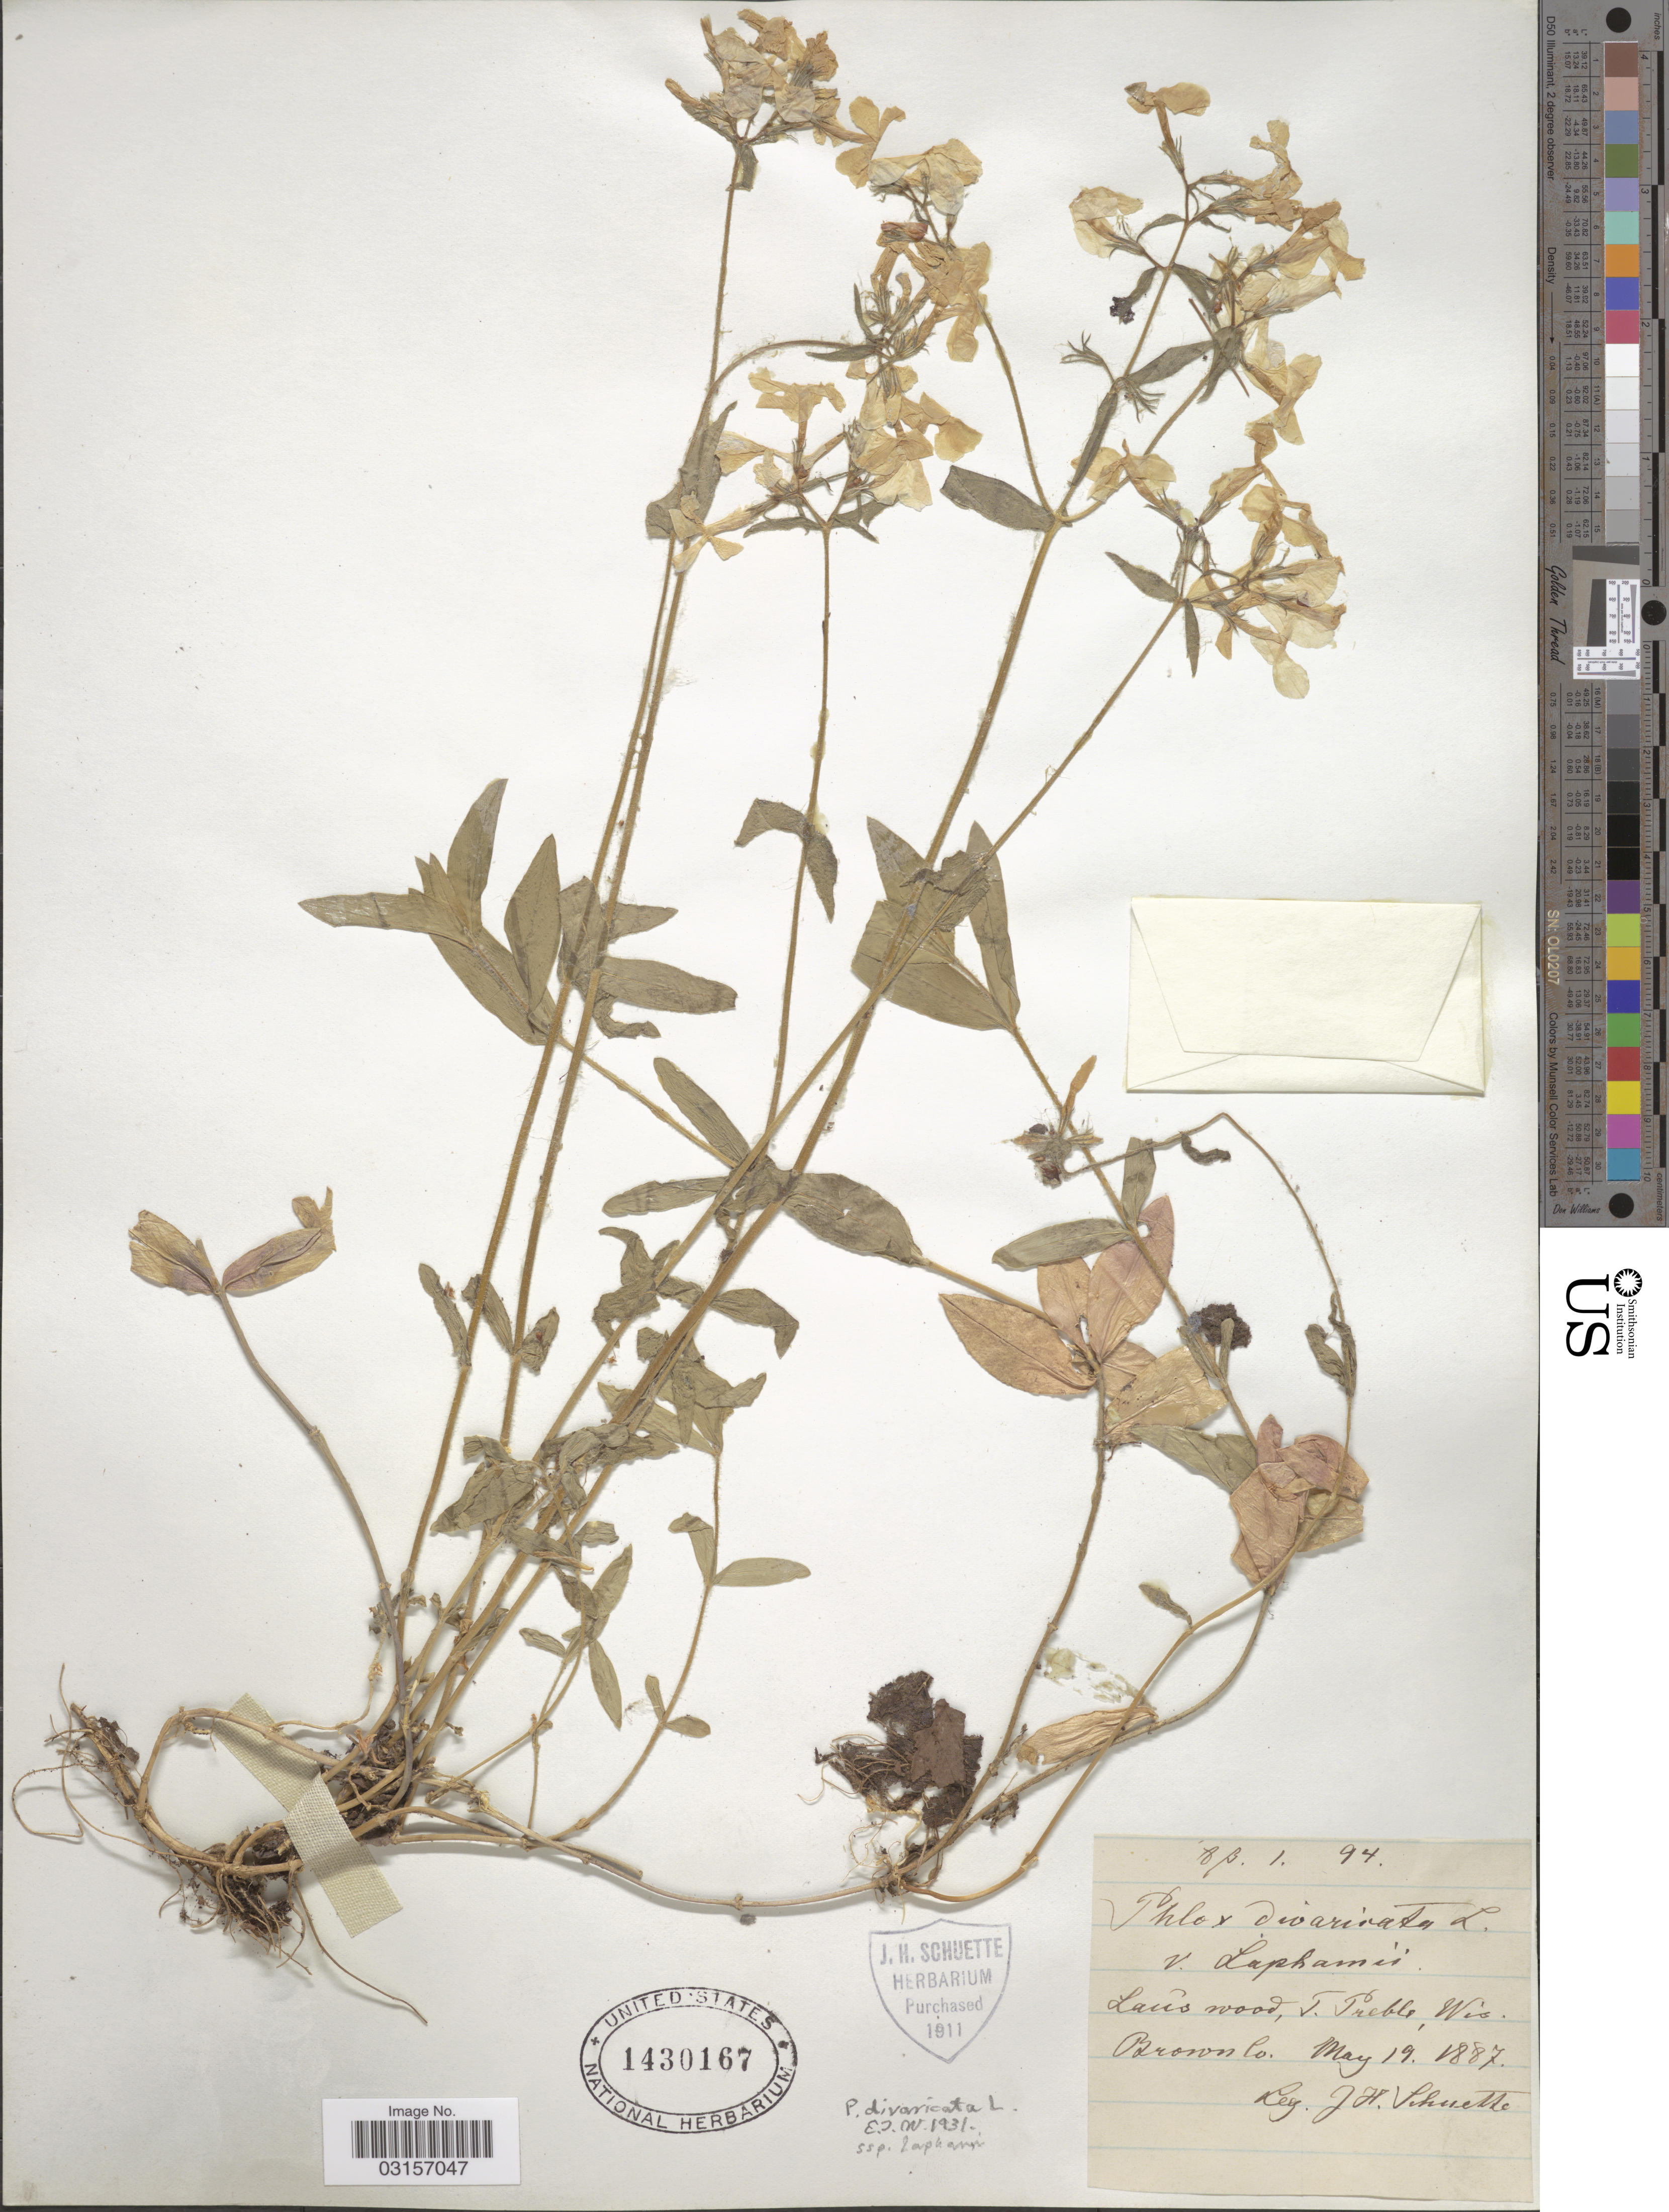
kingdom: Plantae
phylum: Tracheophyta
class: Magnoliopsida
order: Ericales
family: Polemoniaceae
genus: Phlox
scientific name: Phlox divaricata subsp. laphamii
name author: (Alph. Wood) Wherry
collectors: J. H. Schuette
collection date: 1887-05-19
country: United States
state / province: Wisconsin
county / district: Brown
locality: Lan's woods, T. Preble [Town of Preble], Brown Co.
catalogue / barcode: US 1430167